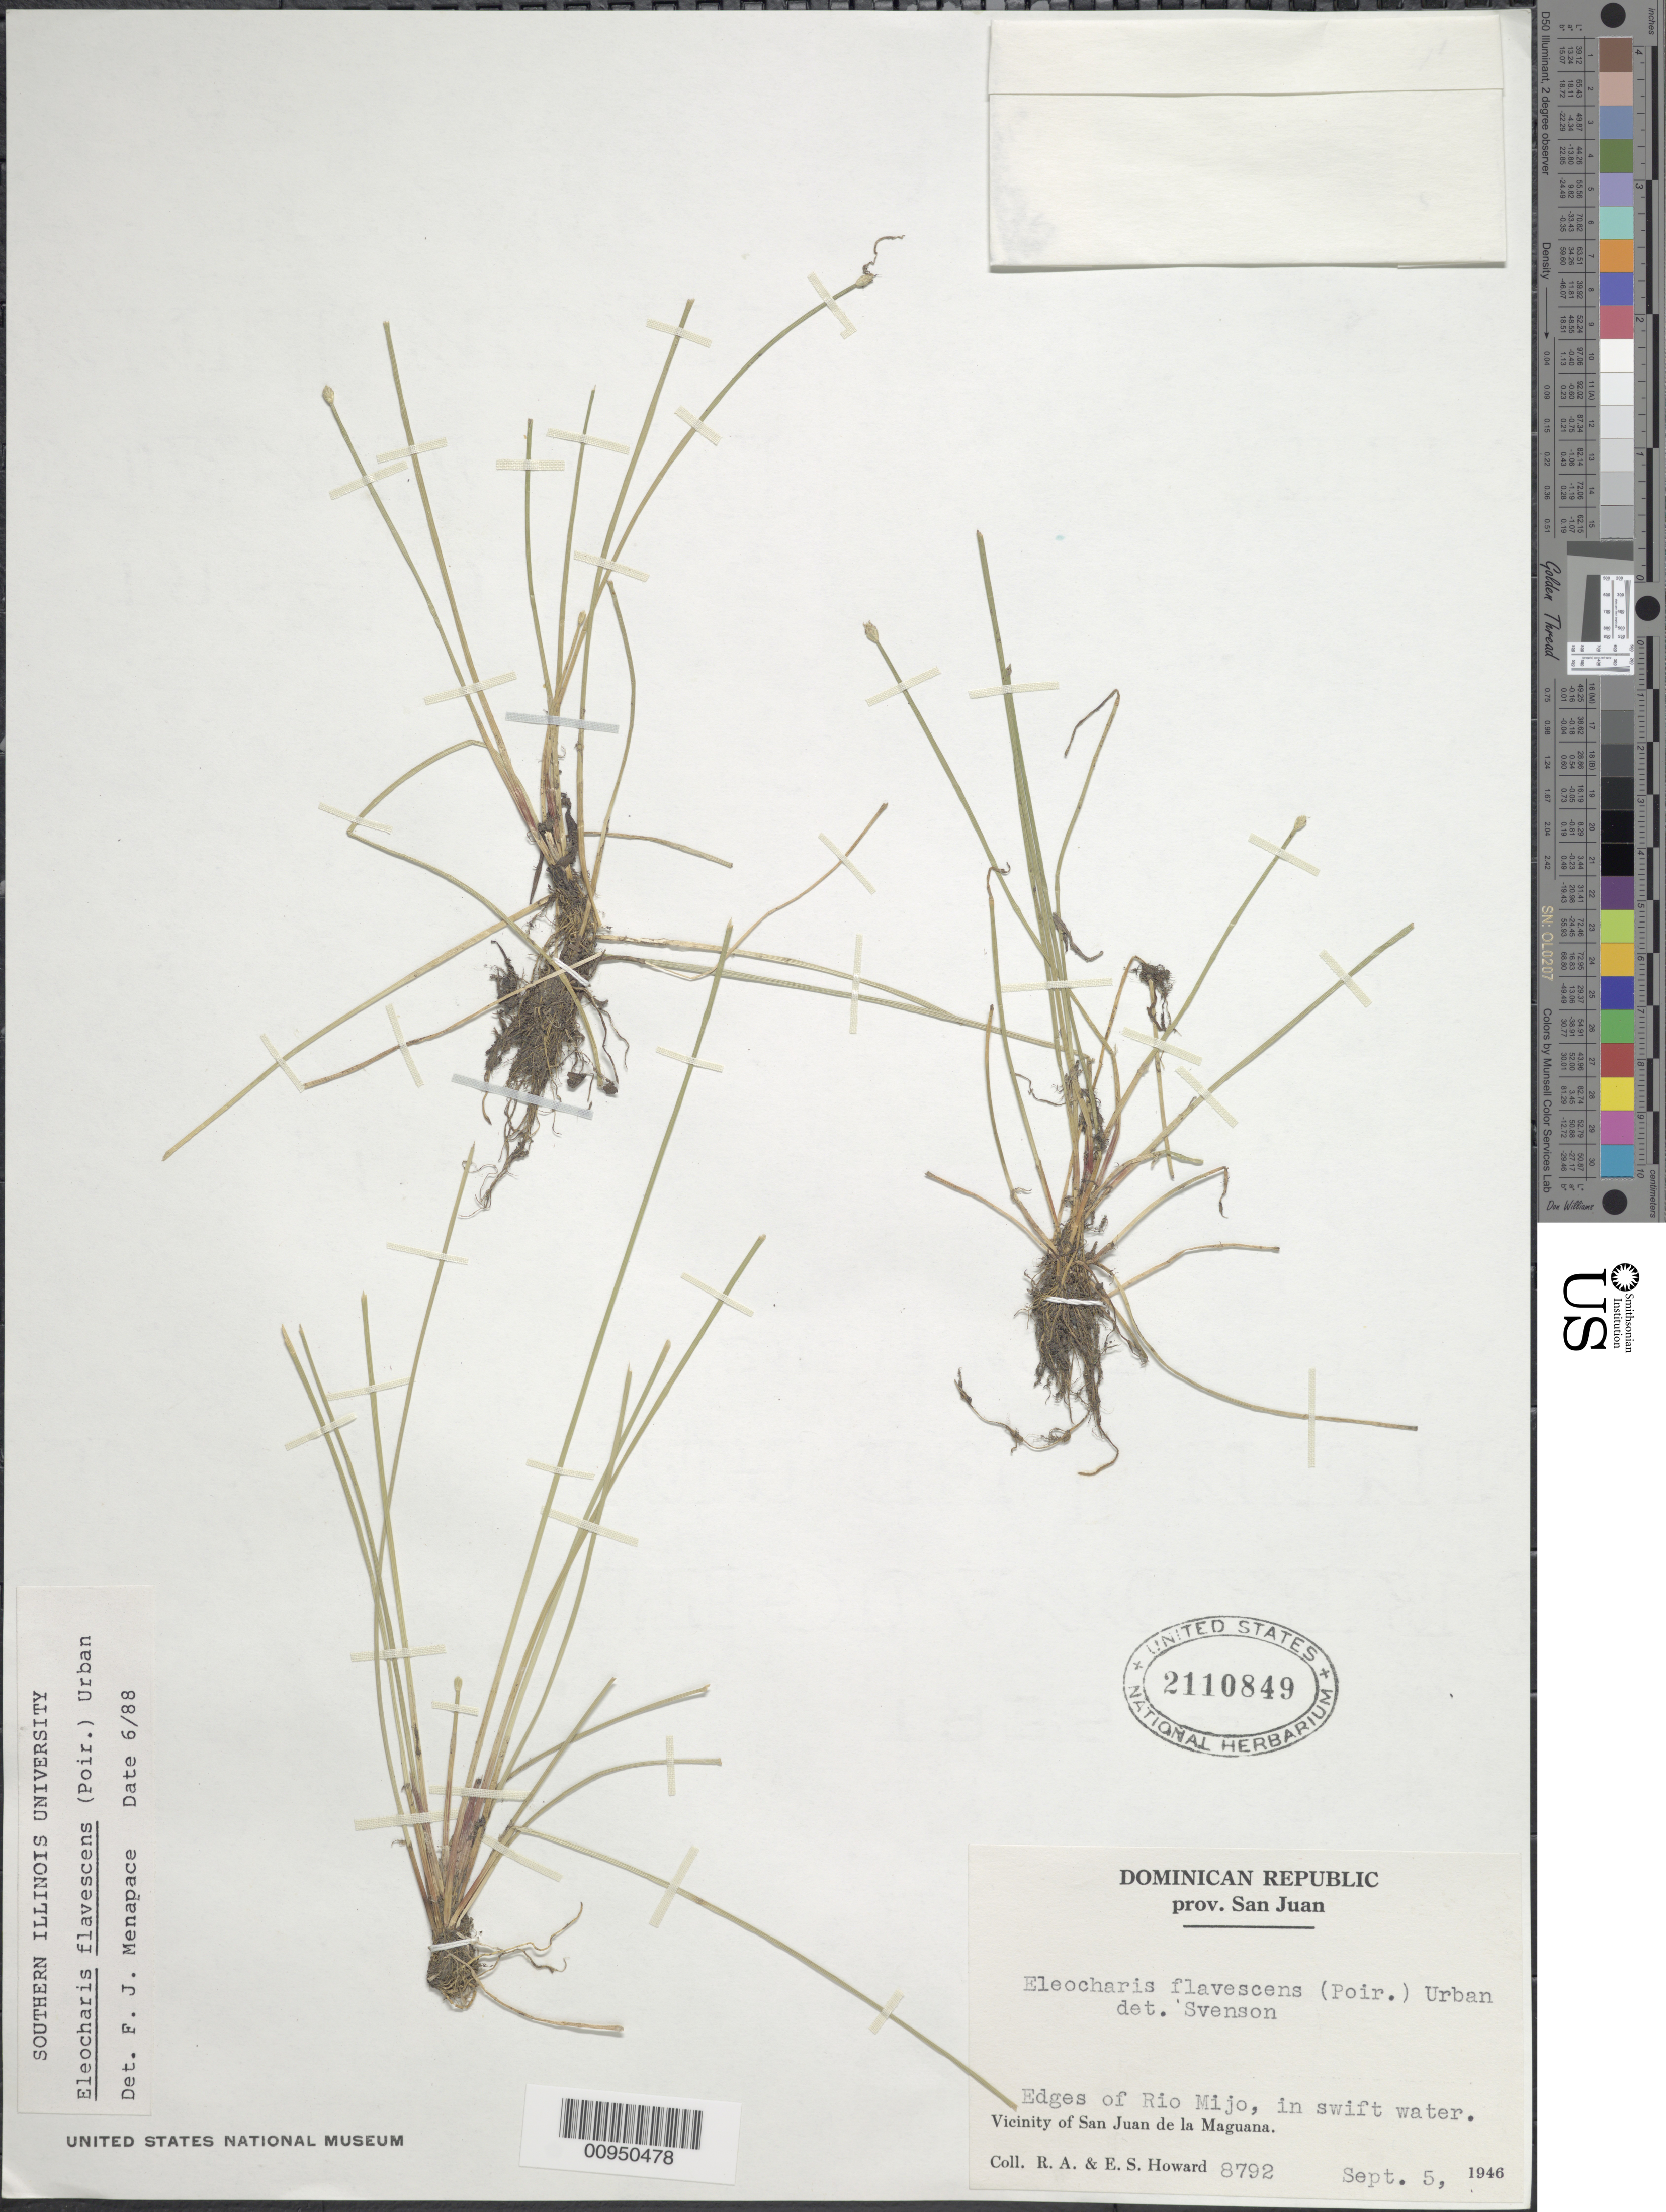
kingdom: Plantae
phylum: Tracheophyta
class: Liliopsida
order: Poales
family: Cyperaceae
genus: Eleocharis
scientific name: Eleocharis flavescens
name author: (Poir.) Urb.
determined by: Menapace, F. J.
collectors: R. A. Howard & E. S. Howard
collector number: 8792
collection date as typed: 05 Sep 1946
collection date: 1946-09-05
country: Dominican Republic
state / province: San Juan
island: Hispaniola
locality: Vicinity of San Juan de la Maguana, edges of Rio Mijo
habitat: Edges of rio, in swift water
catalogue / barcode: US 2110849